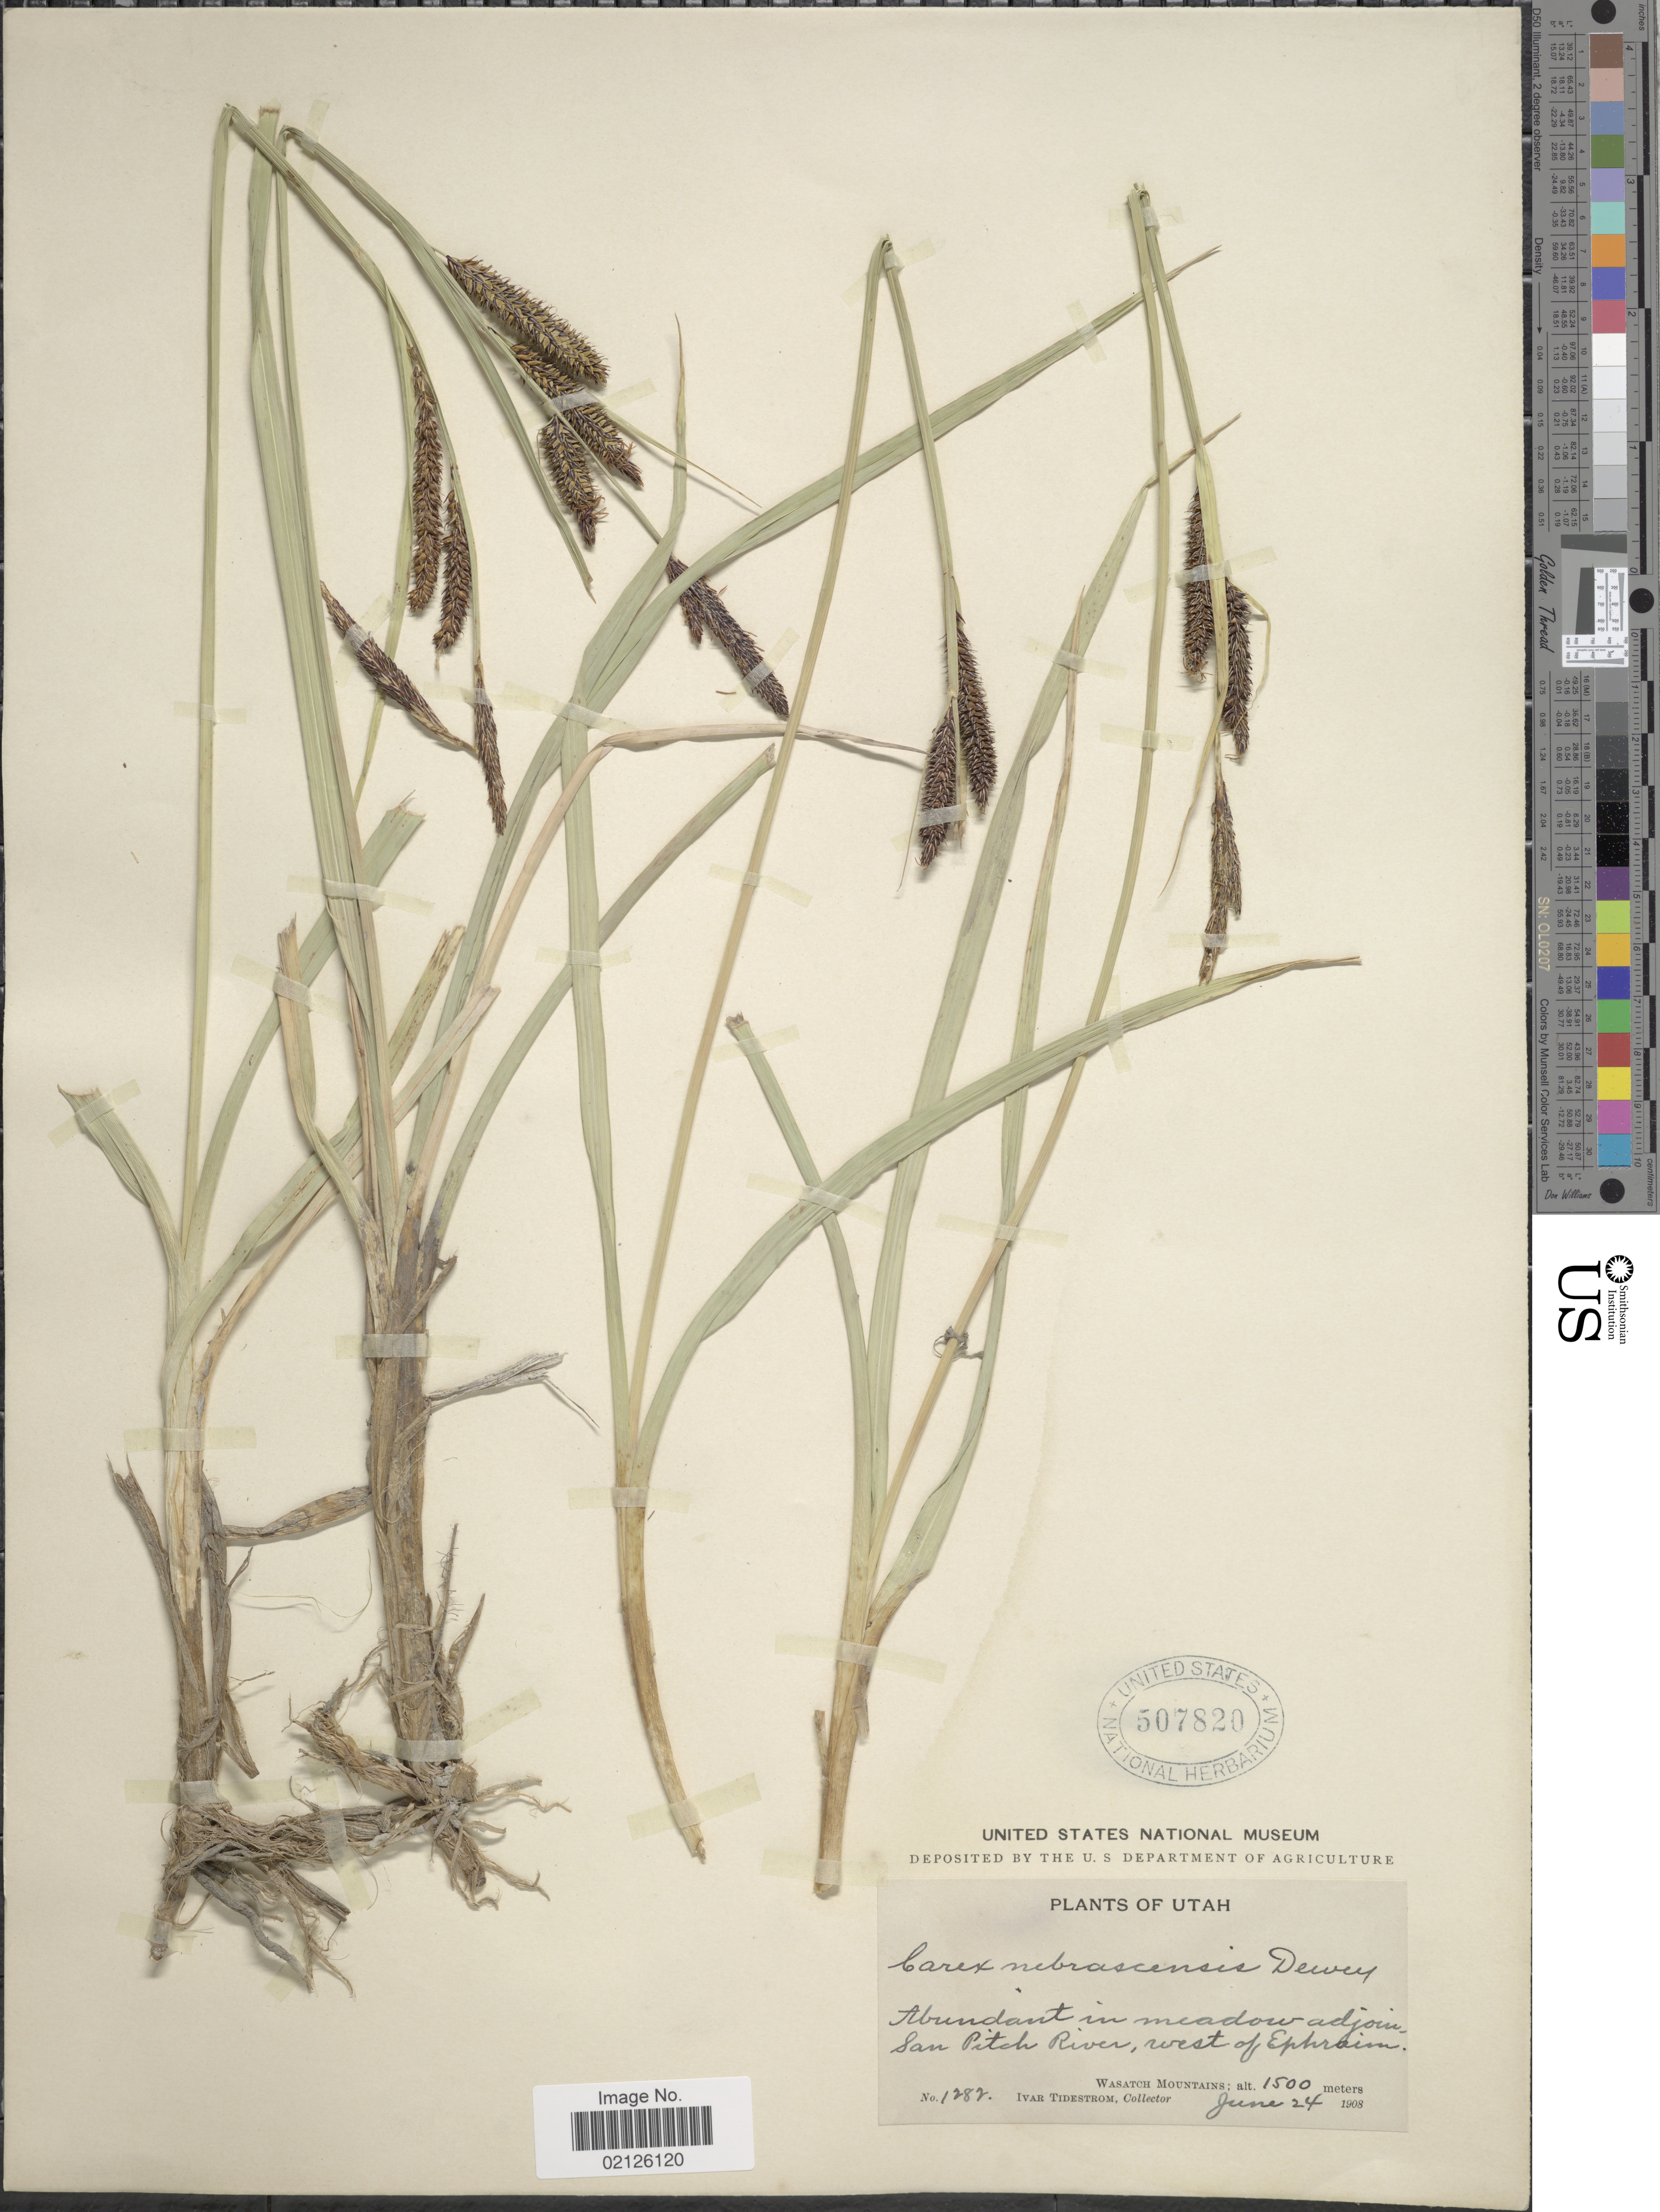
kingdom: Plantae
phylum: Tracheophyta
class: Liliopsida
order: Poales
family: Cyperaceae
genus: Carex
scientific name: Carex nebrascensis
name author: Dewey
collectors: I. F. Tidestrom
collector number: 1282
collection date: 1908-06-24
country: United States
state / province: Utah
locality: In meadow adjoin San Pitch River, west of Ephraim, Wasatch Mountains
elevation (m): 1500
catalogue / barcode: US 507820